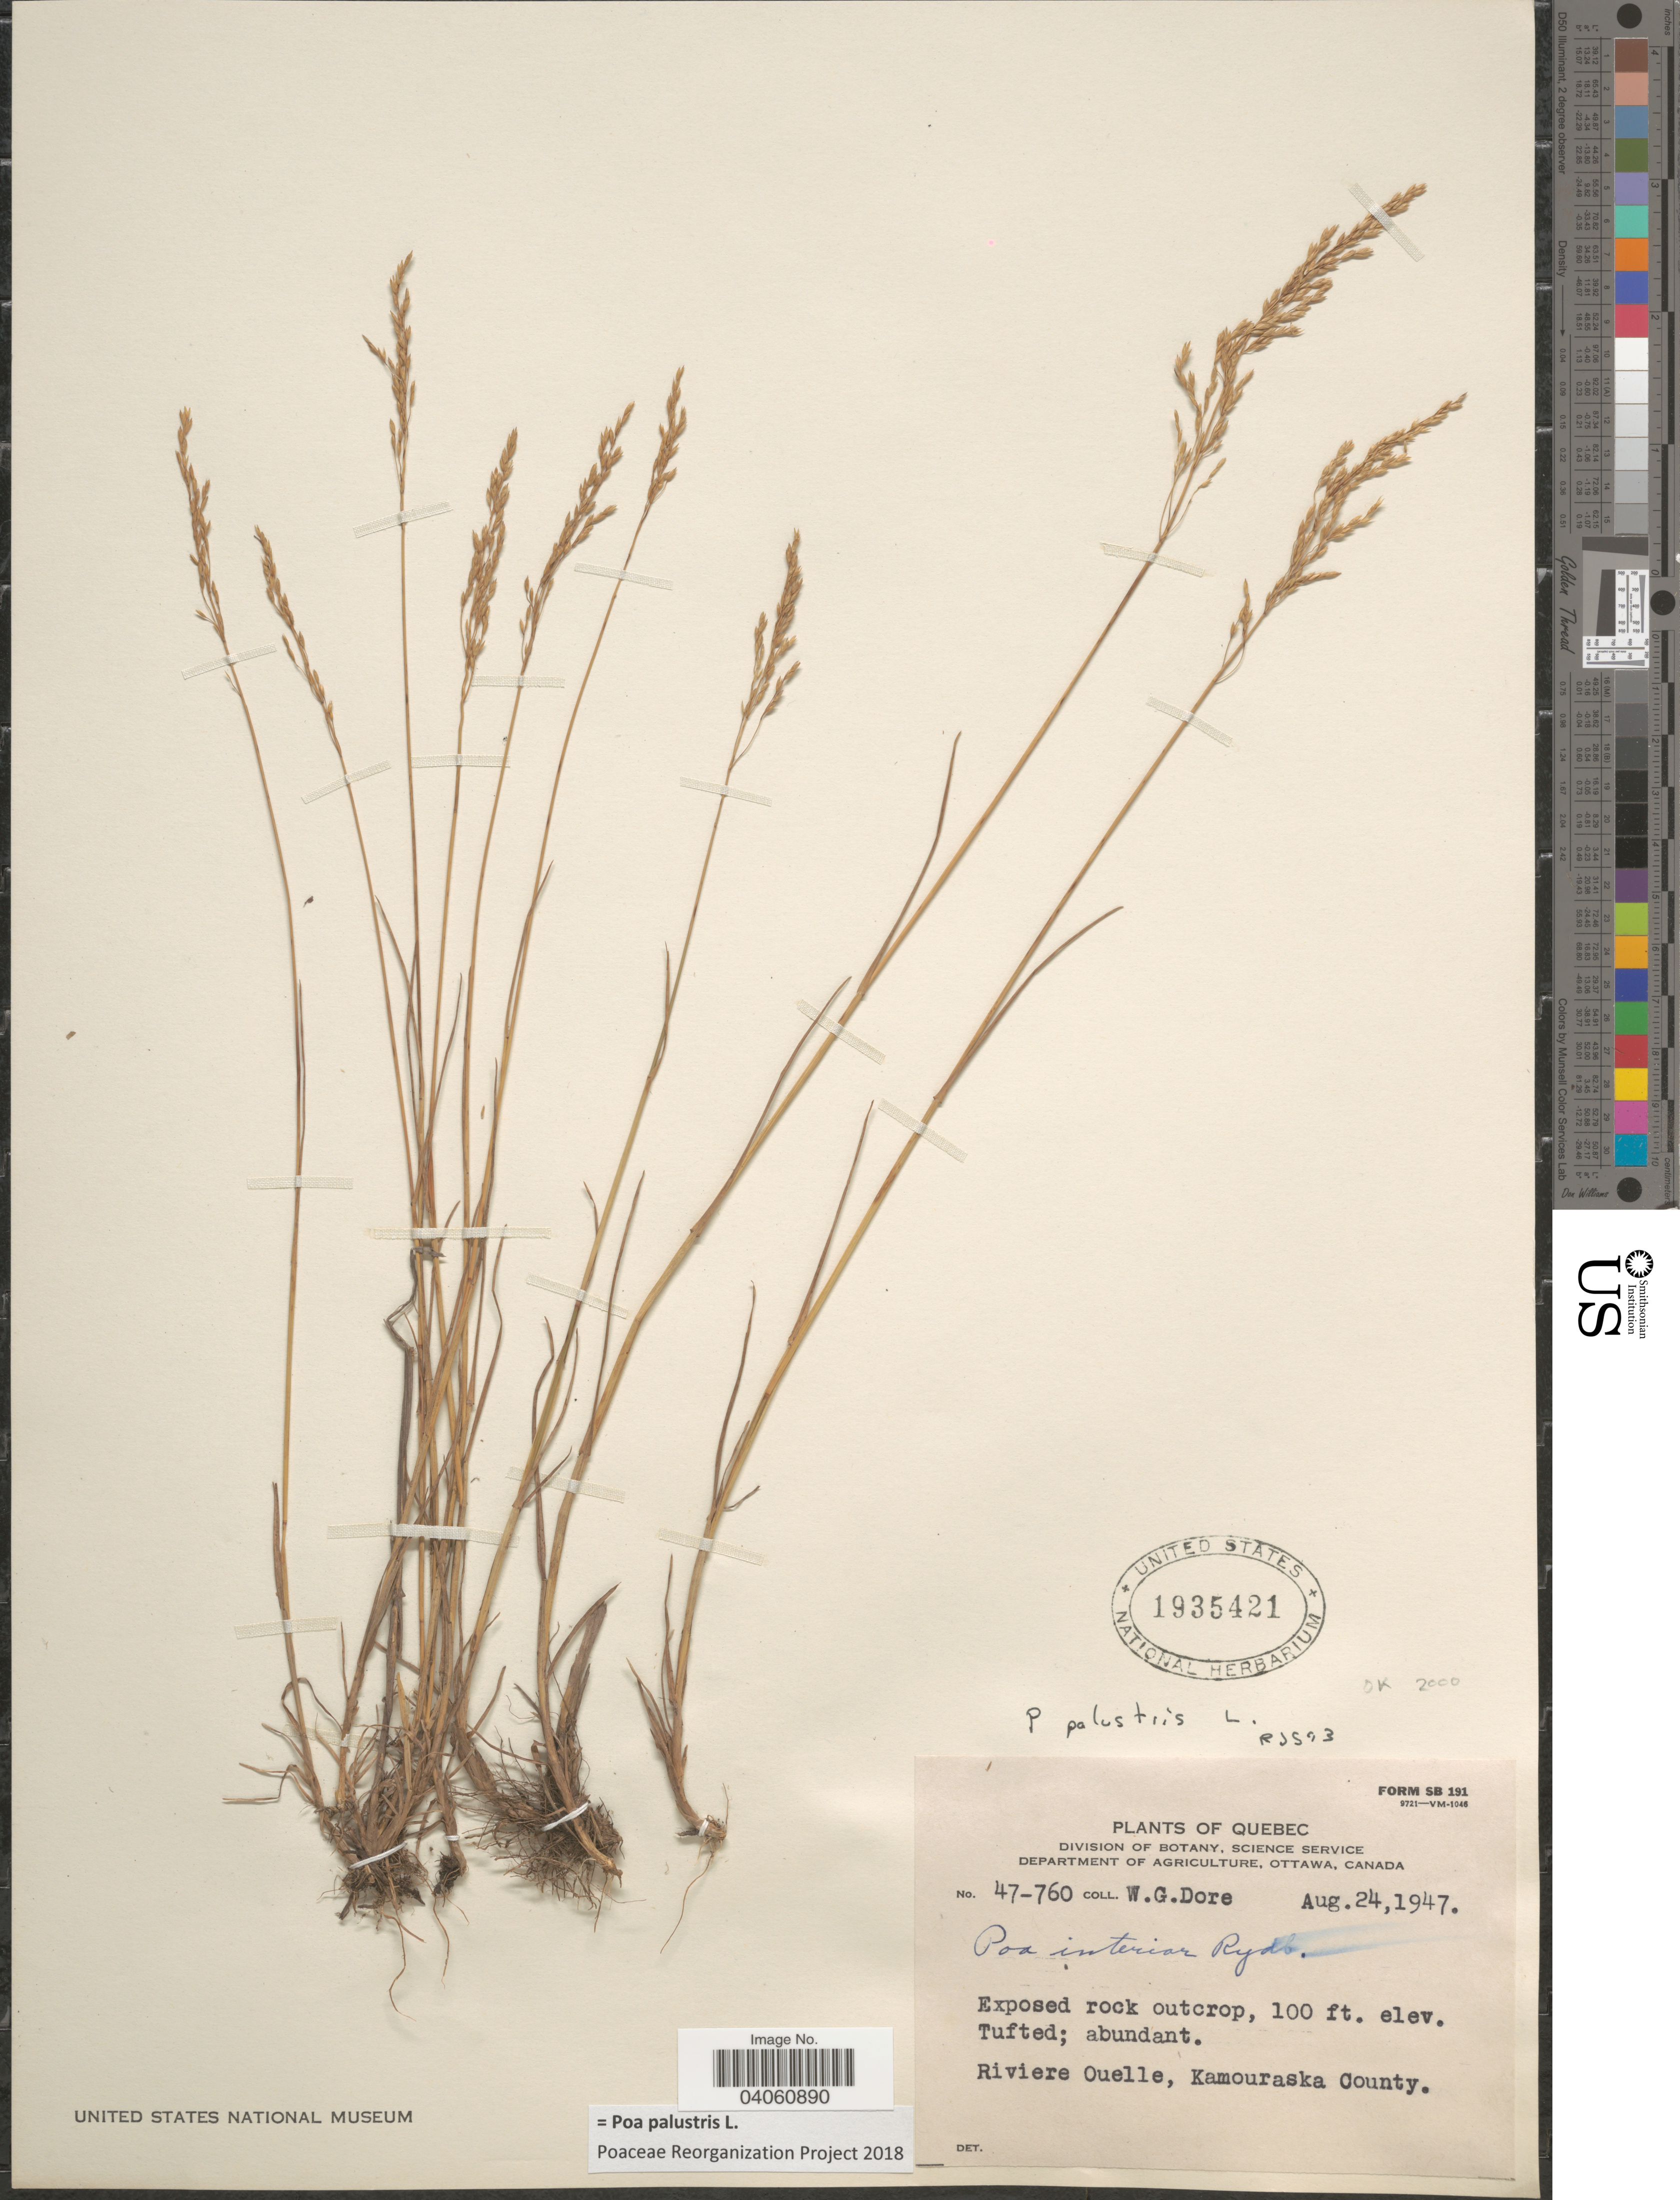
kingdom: Plantae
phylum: Tracheophyta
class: Liliopsida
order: Poales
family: Poaceae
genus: Poa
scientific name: Poa palustris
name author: L.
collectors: W. Dore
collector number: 47-760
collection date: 1947-08-24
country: Canada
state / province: Quebec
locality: Riviere Ouelle, Kamouraska County.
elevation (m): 30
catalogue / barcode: US 1935421